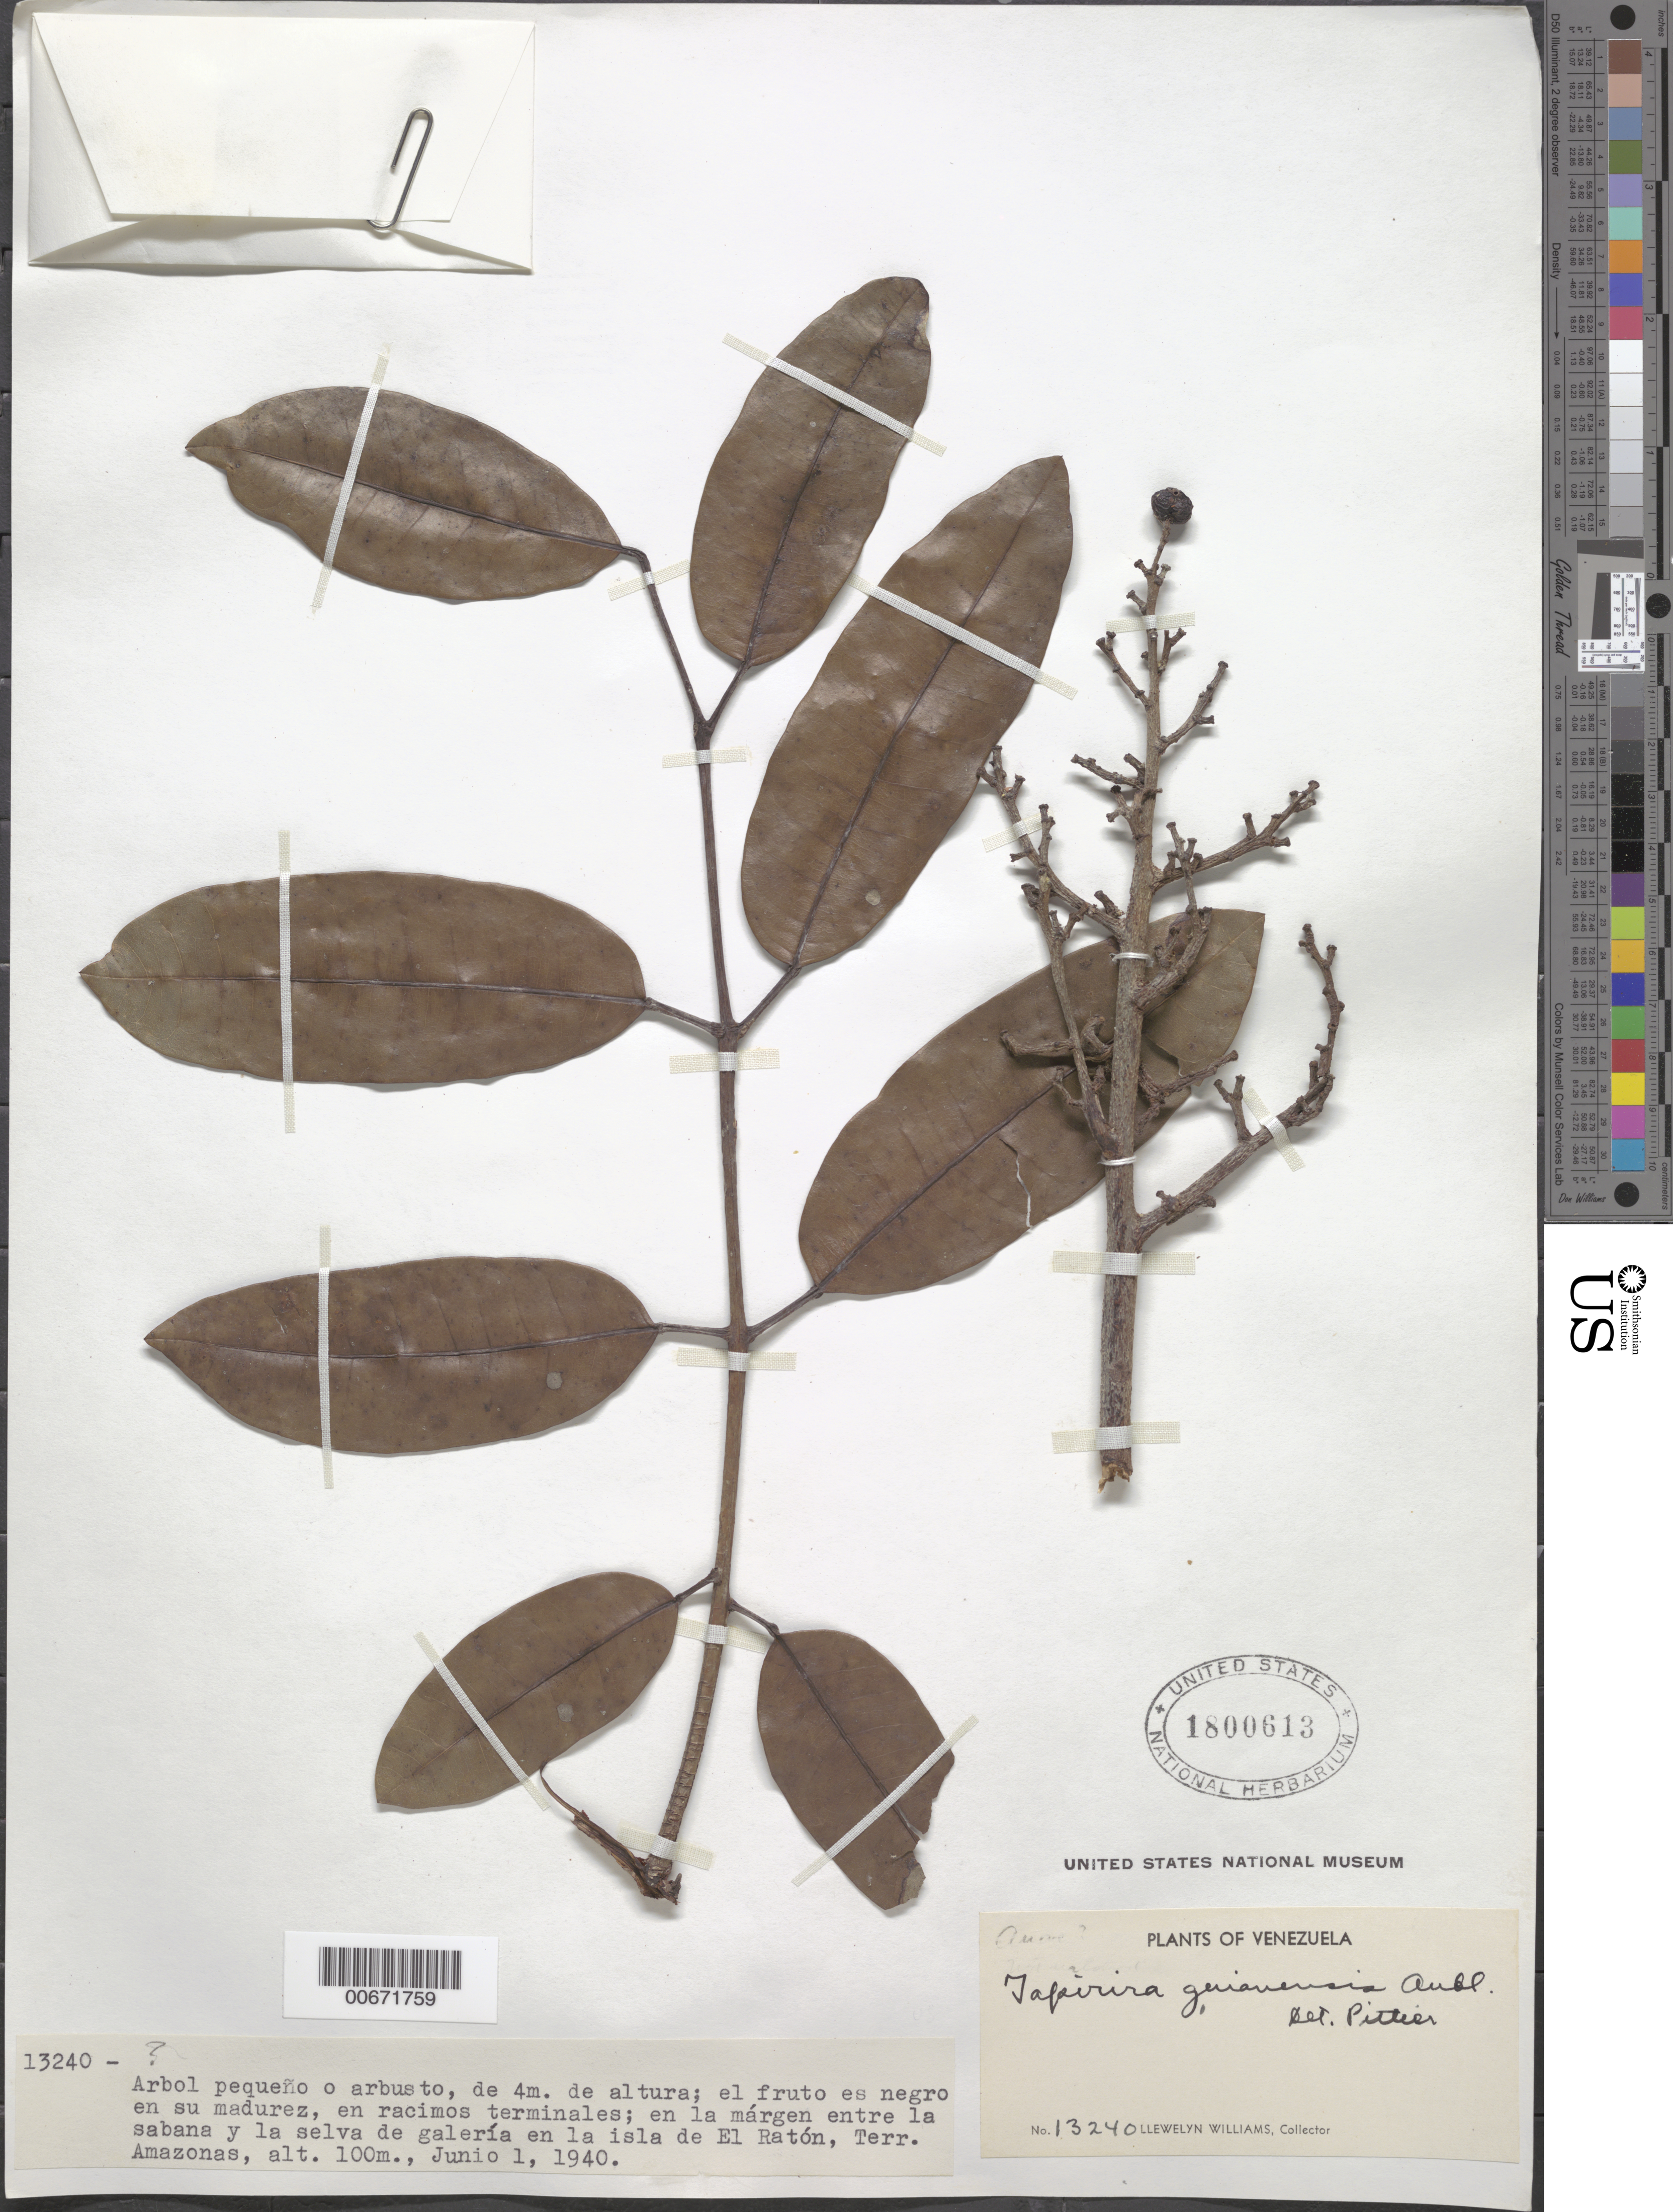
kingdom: Plantae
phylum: Tracheophyta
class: Magnoliopsida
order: Sapindales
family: Burseraceae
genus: Trattinnickia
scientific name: Trattinnickia burserifolia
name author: Mart.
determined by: Daly, D. C.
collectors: Ll. Williams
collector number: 13240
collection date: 1940-06-01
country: Venezuela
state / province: Amazonas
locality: En la márgen entre la sabana y la selva de galería en la isla de El Ratón, Terr. Amazonas.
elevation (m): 100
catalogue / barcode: US 1800613